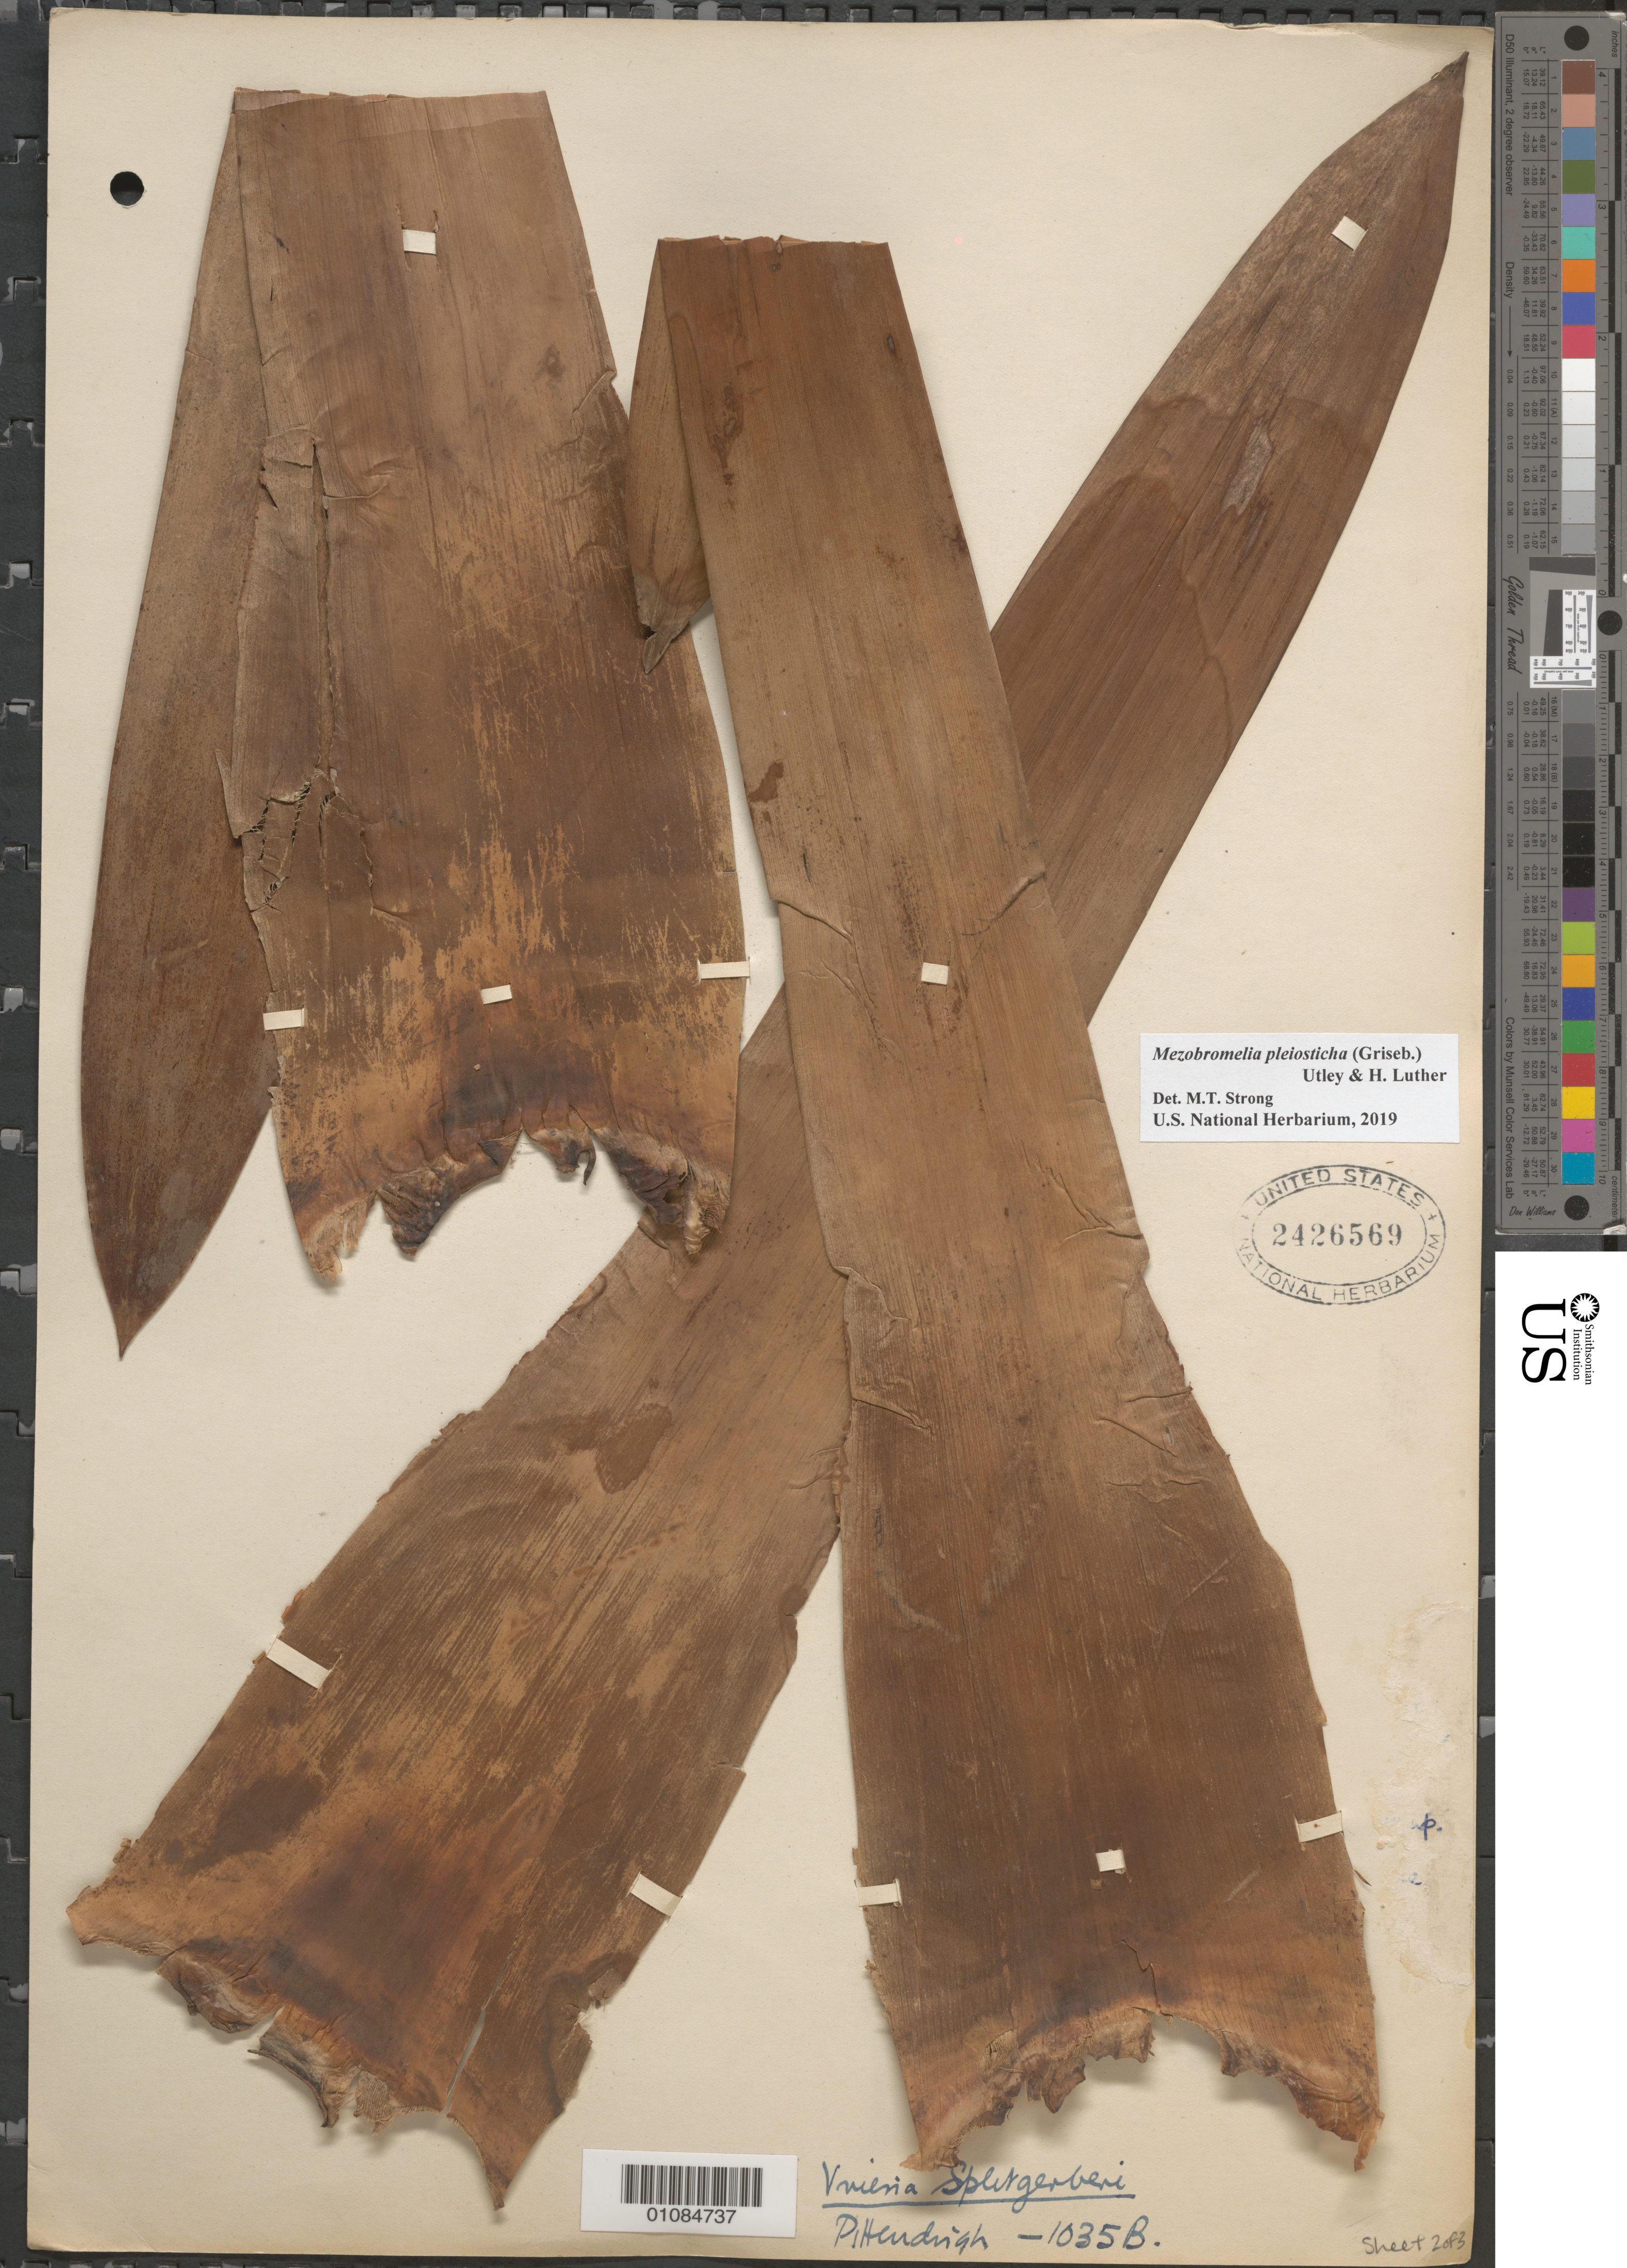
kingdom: Plantae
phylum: Tracheophyta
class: Liliopsida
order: Poales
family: Bromeliaceae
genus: Mezobromelia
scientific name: Mezobromelia pleiosticha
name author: (Griseb.) Utley & H. Luther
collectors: C. S. Pittendrigh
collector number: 1035B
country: Trinidad and Tobago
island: Trinidad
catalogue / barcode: US 2426569